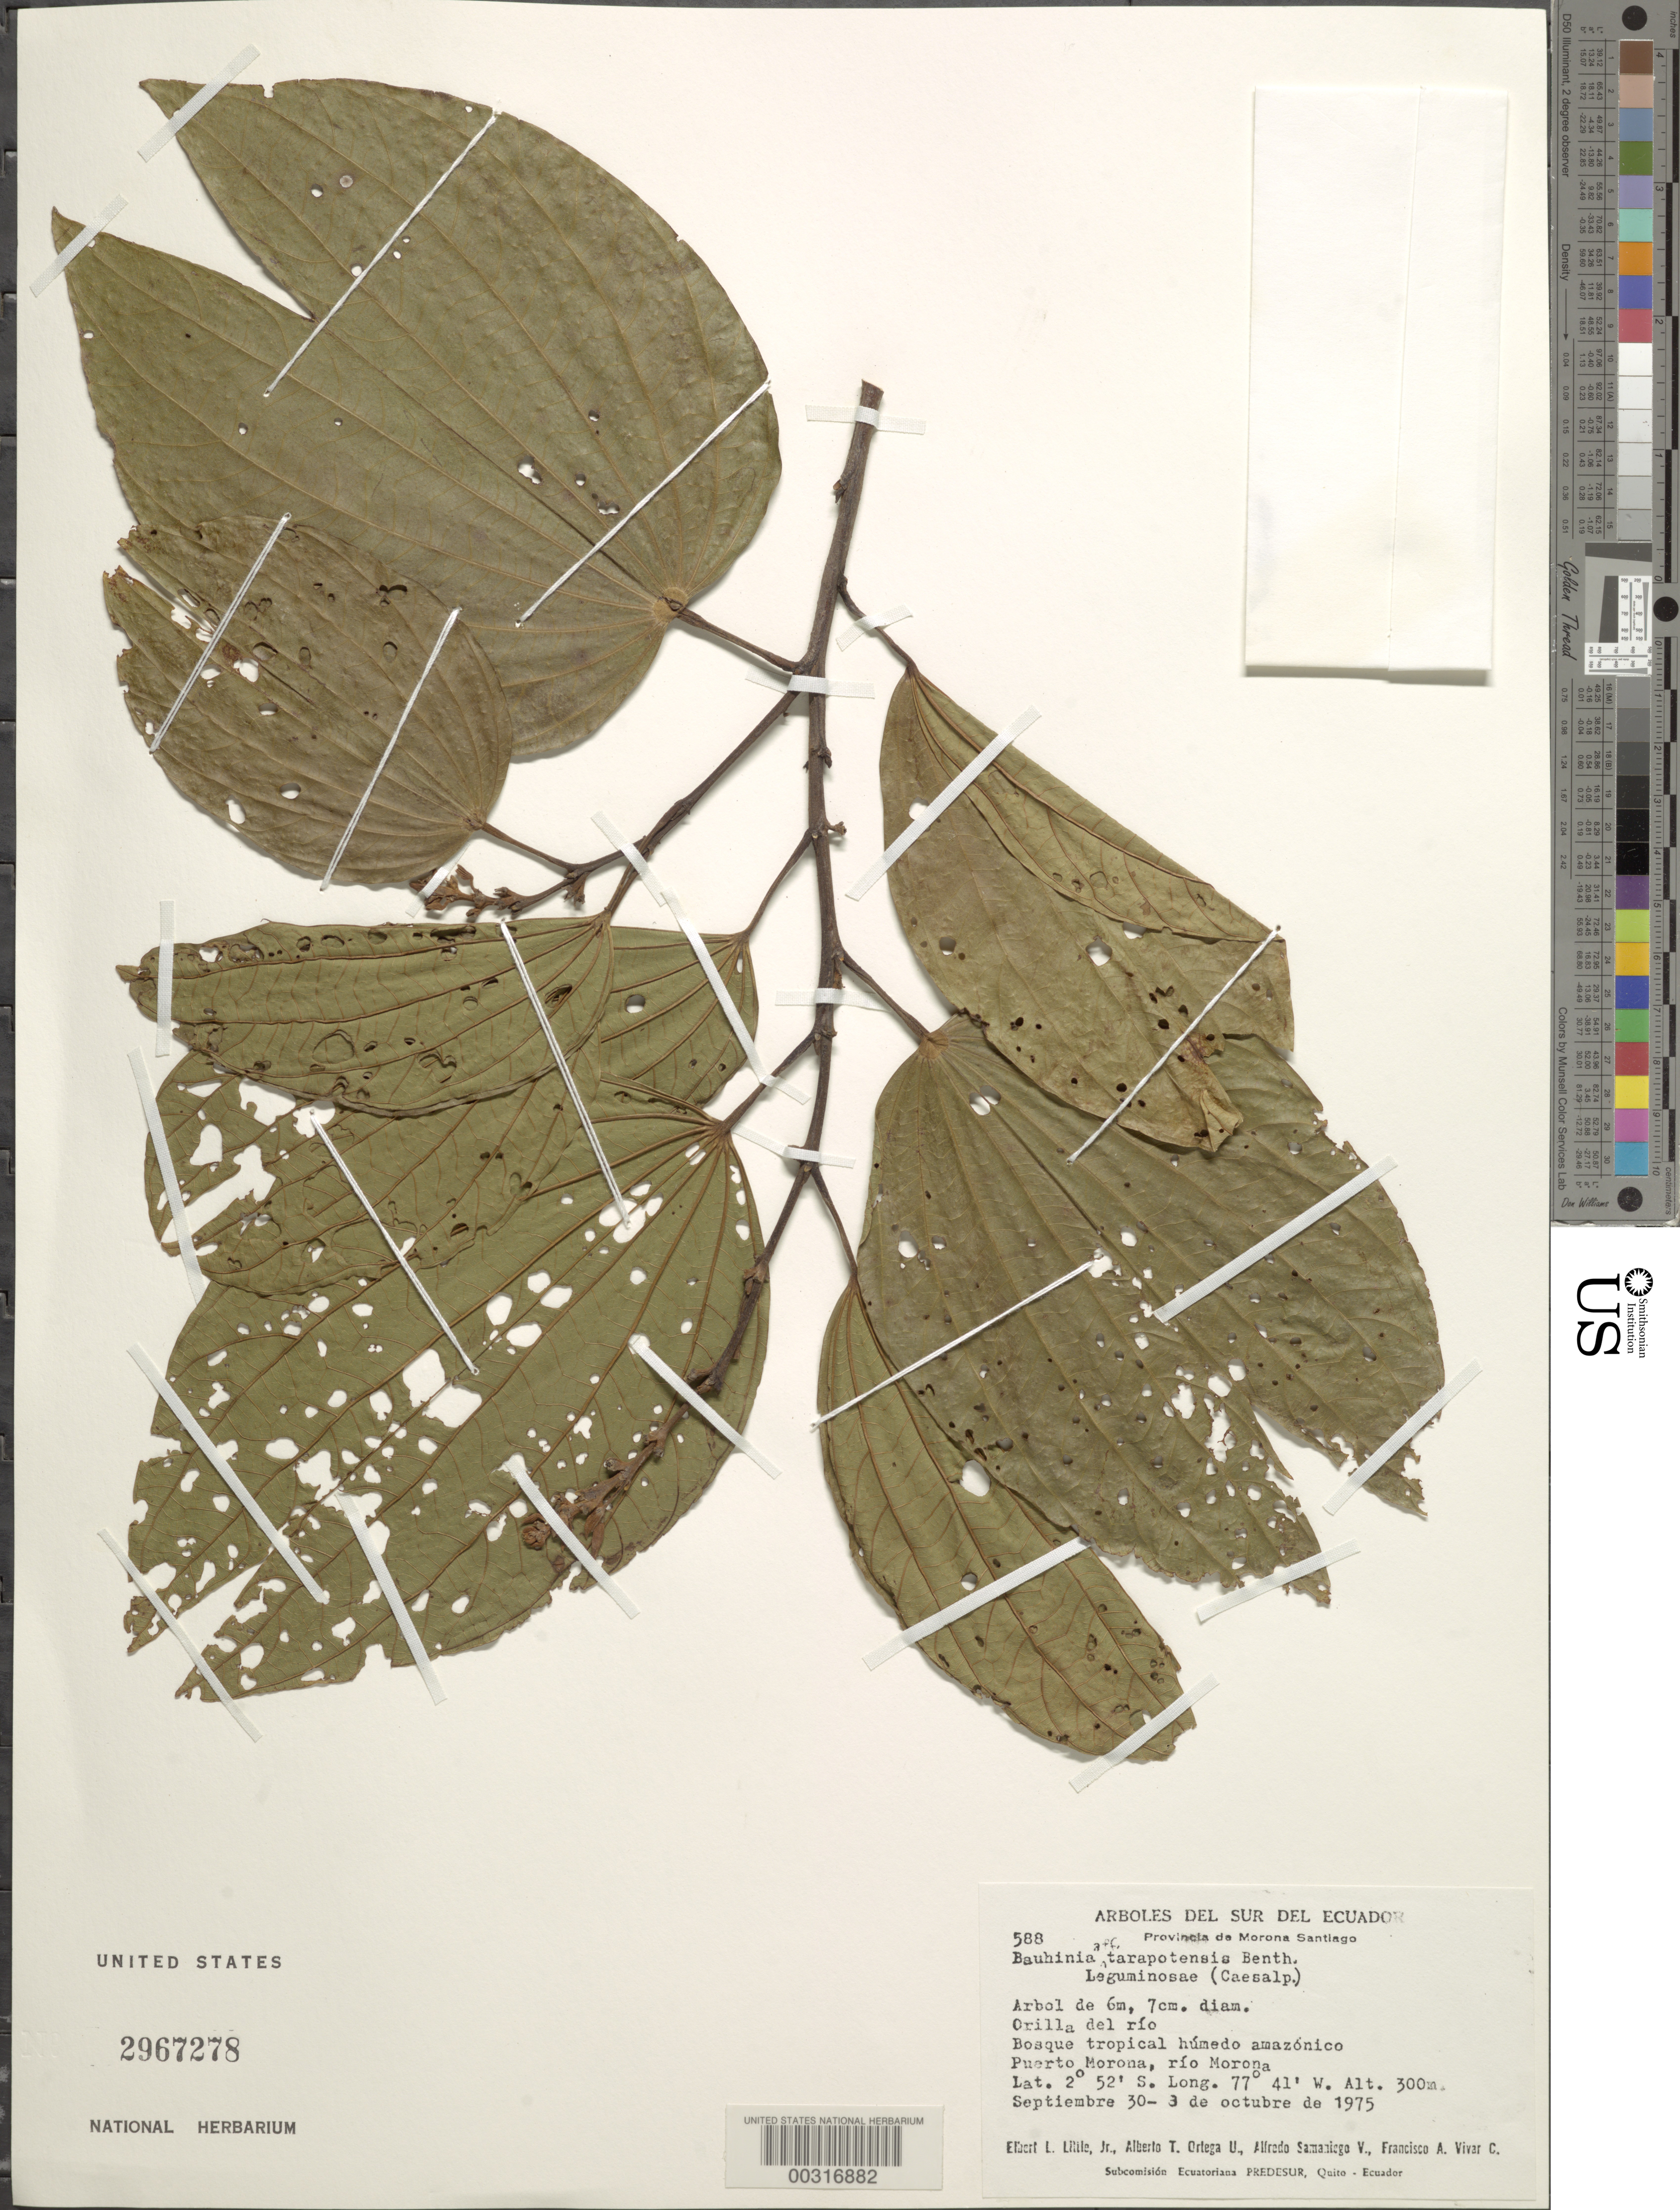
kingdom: Plantae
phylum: Tracheophyta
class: Magnoliopsida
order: Fabales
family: Fabaceae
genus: Bauhinia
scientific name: Bauhinia tarapotensis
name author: Benth.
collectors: E. L. Little, A. T. Ortega U., A. V. Samaniego & F. A. Vivar C.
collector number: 588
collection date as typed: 30 Sep 1975 to 08 Oct 1975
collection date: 1975-09-30/1975-10-08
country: Ecuador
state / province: Morona-Santiago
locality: Puerto morona, Rio morona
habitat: Amazonian wet tropical forest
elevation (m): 300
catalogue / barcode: US 2967278